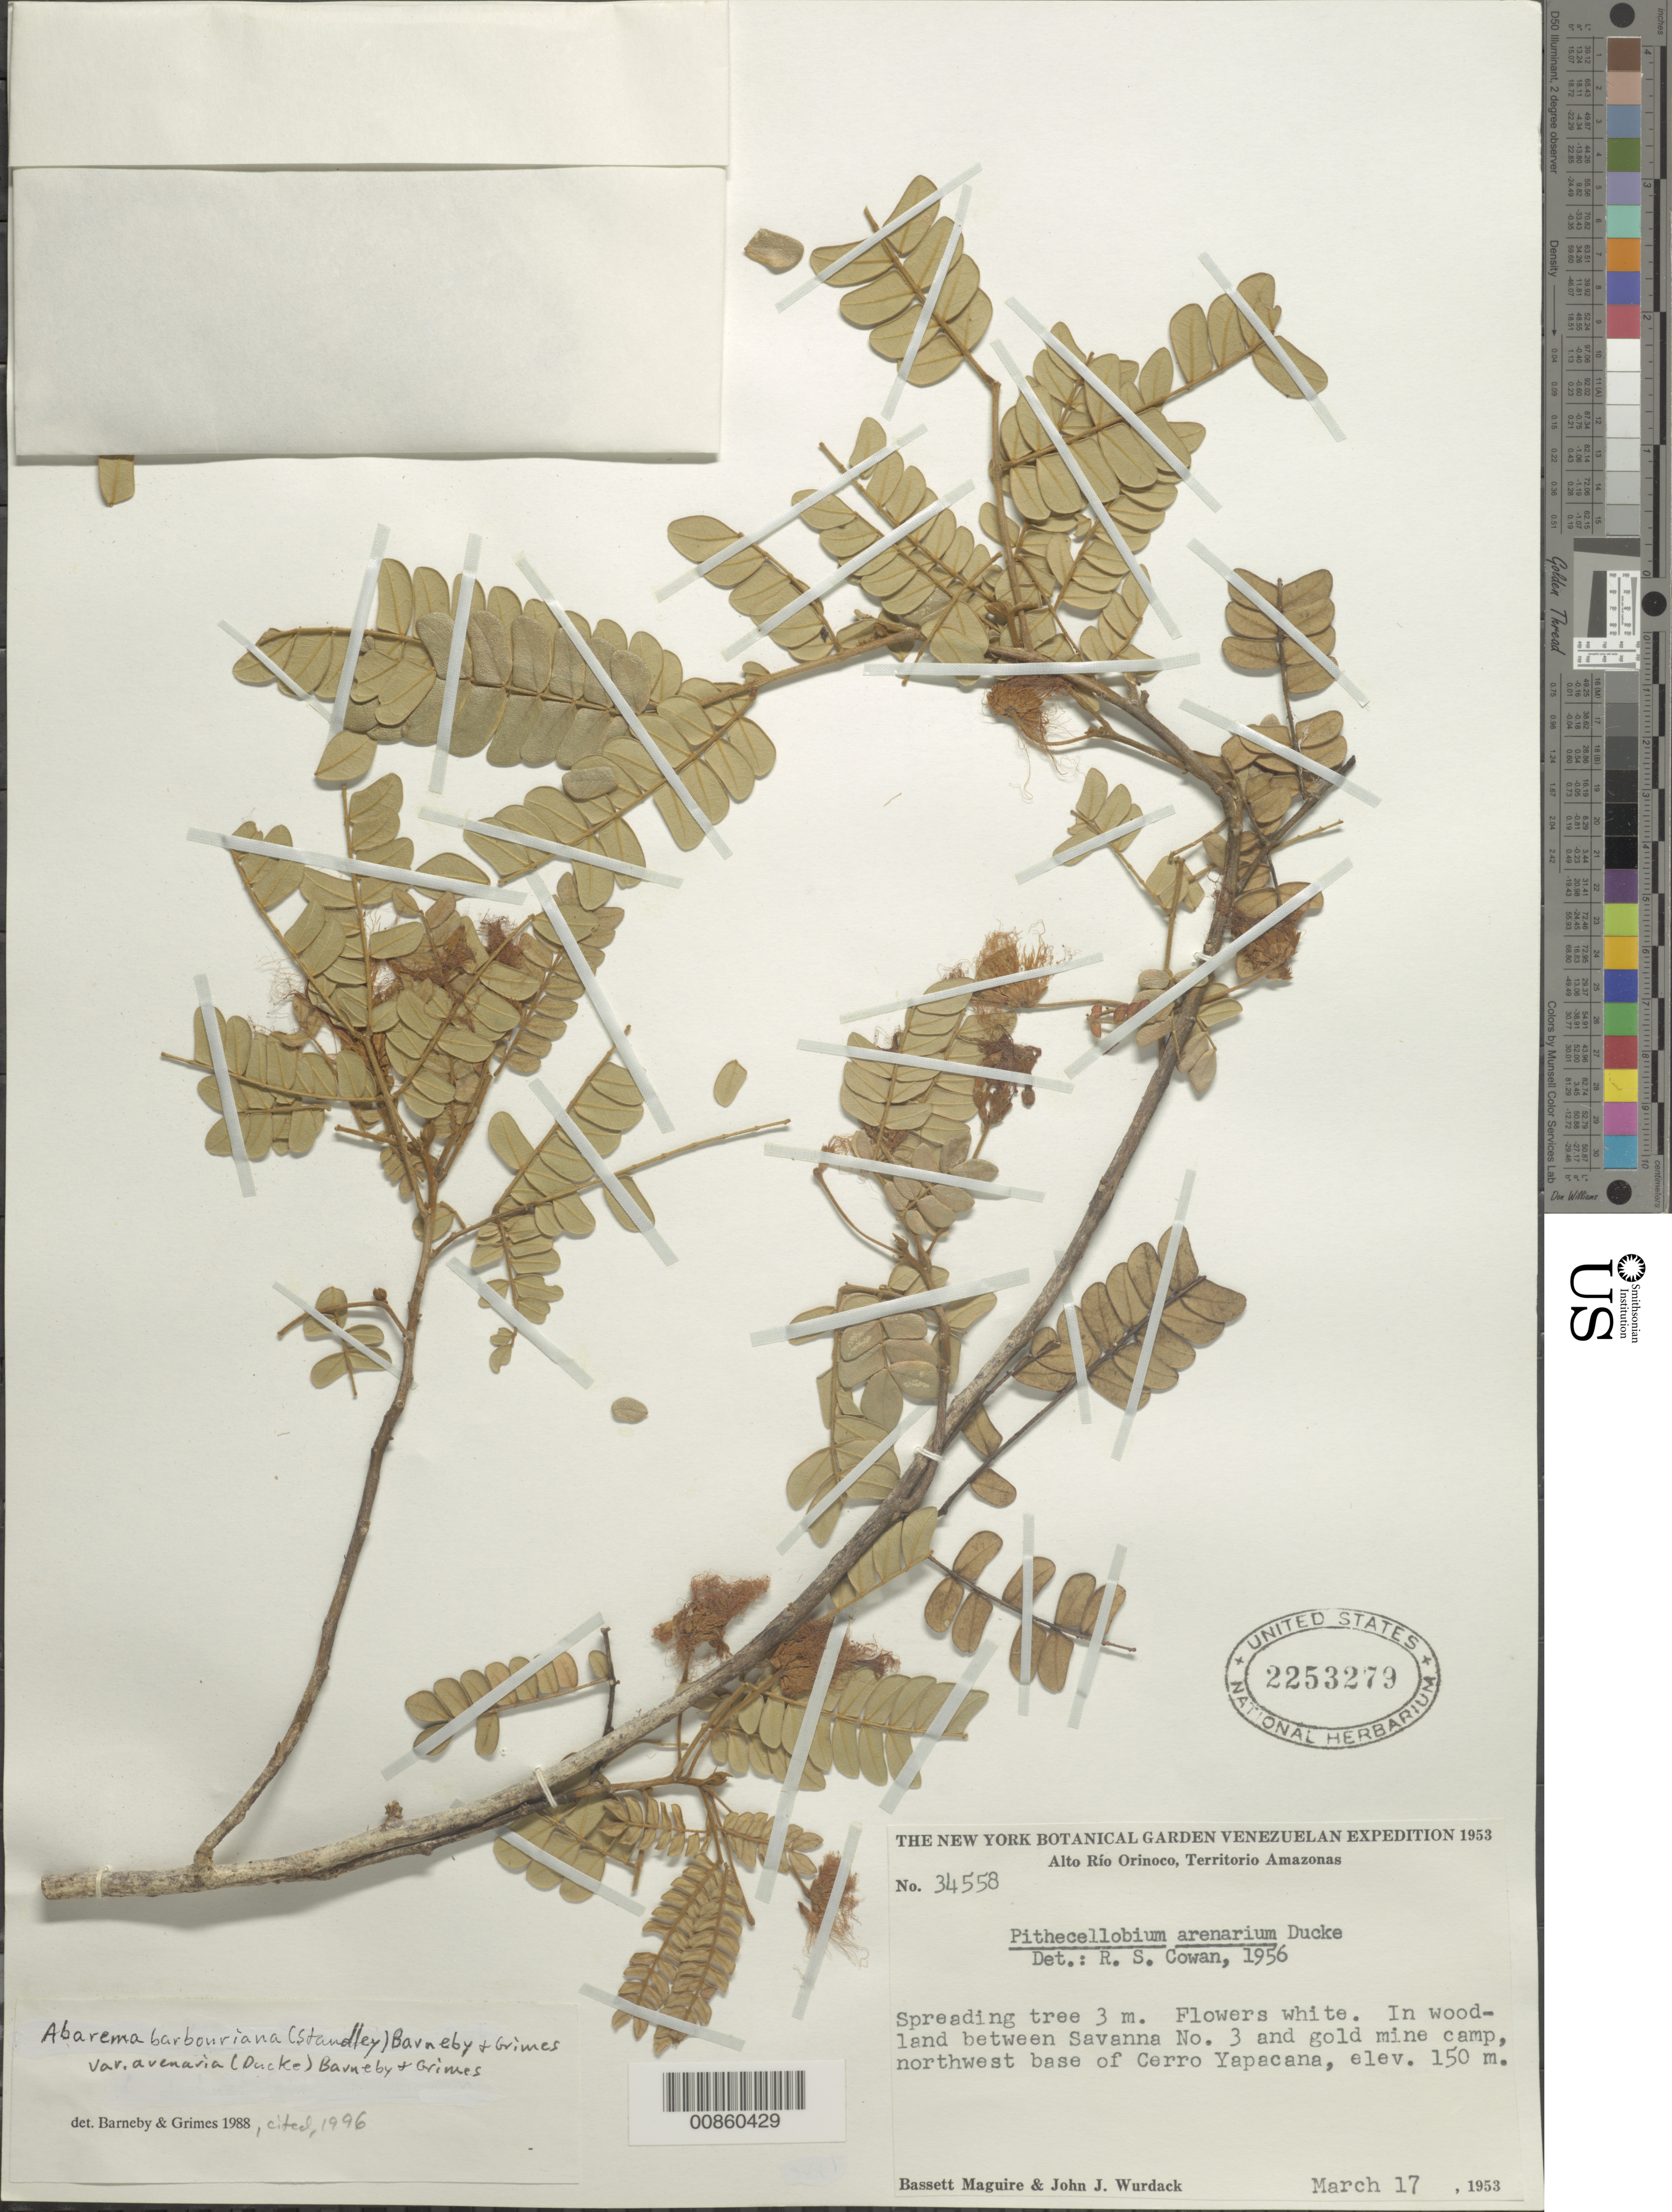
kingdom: Plantae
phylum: Tracheophyta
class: Magnoliopsida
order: Fabales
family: Fabaceae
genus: Abarema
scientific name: Abarema barbouriana var. arenaria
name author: (Ducke) Barneby & J.W. Grimes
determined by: Barneby, R. C.; Grimes, J. W.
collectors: B. Maguire & J. J. Wurdack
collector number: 34558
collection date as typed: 17-Mar-53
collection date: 1953-03-17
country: Venezuela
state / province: Amazonas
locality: Alto Río Orinoco, Cerro Yapacána, NW base, between Savanna no. 3 and gold mine camp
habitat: Woodland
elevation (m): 150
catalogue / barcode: US 2253279